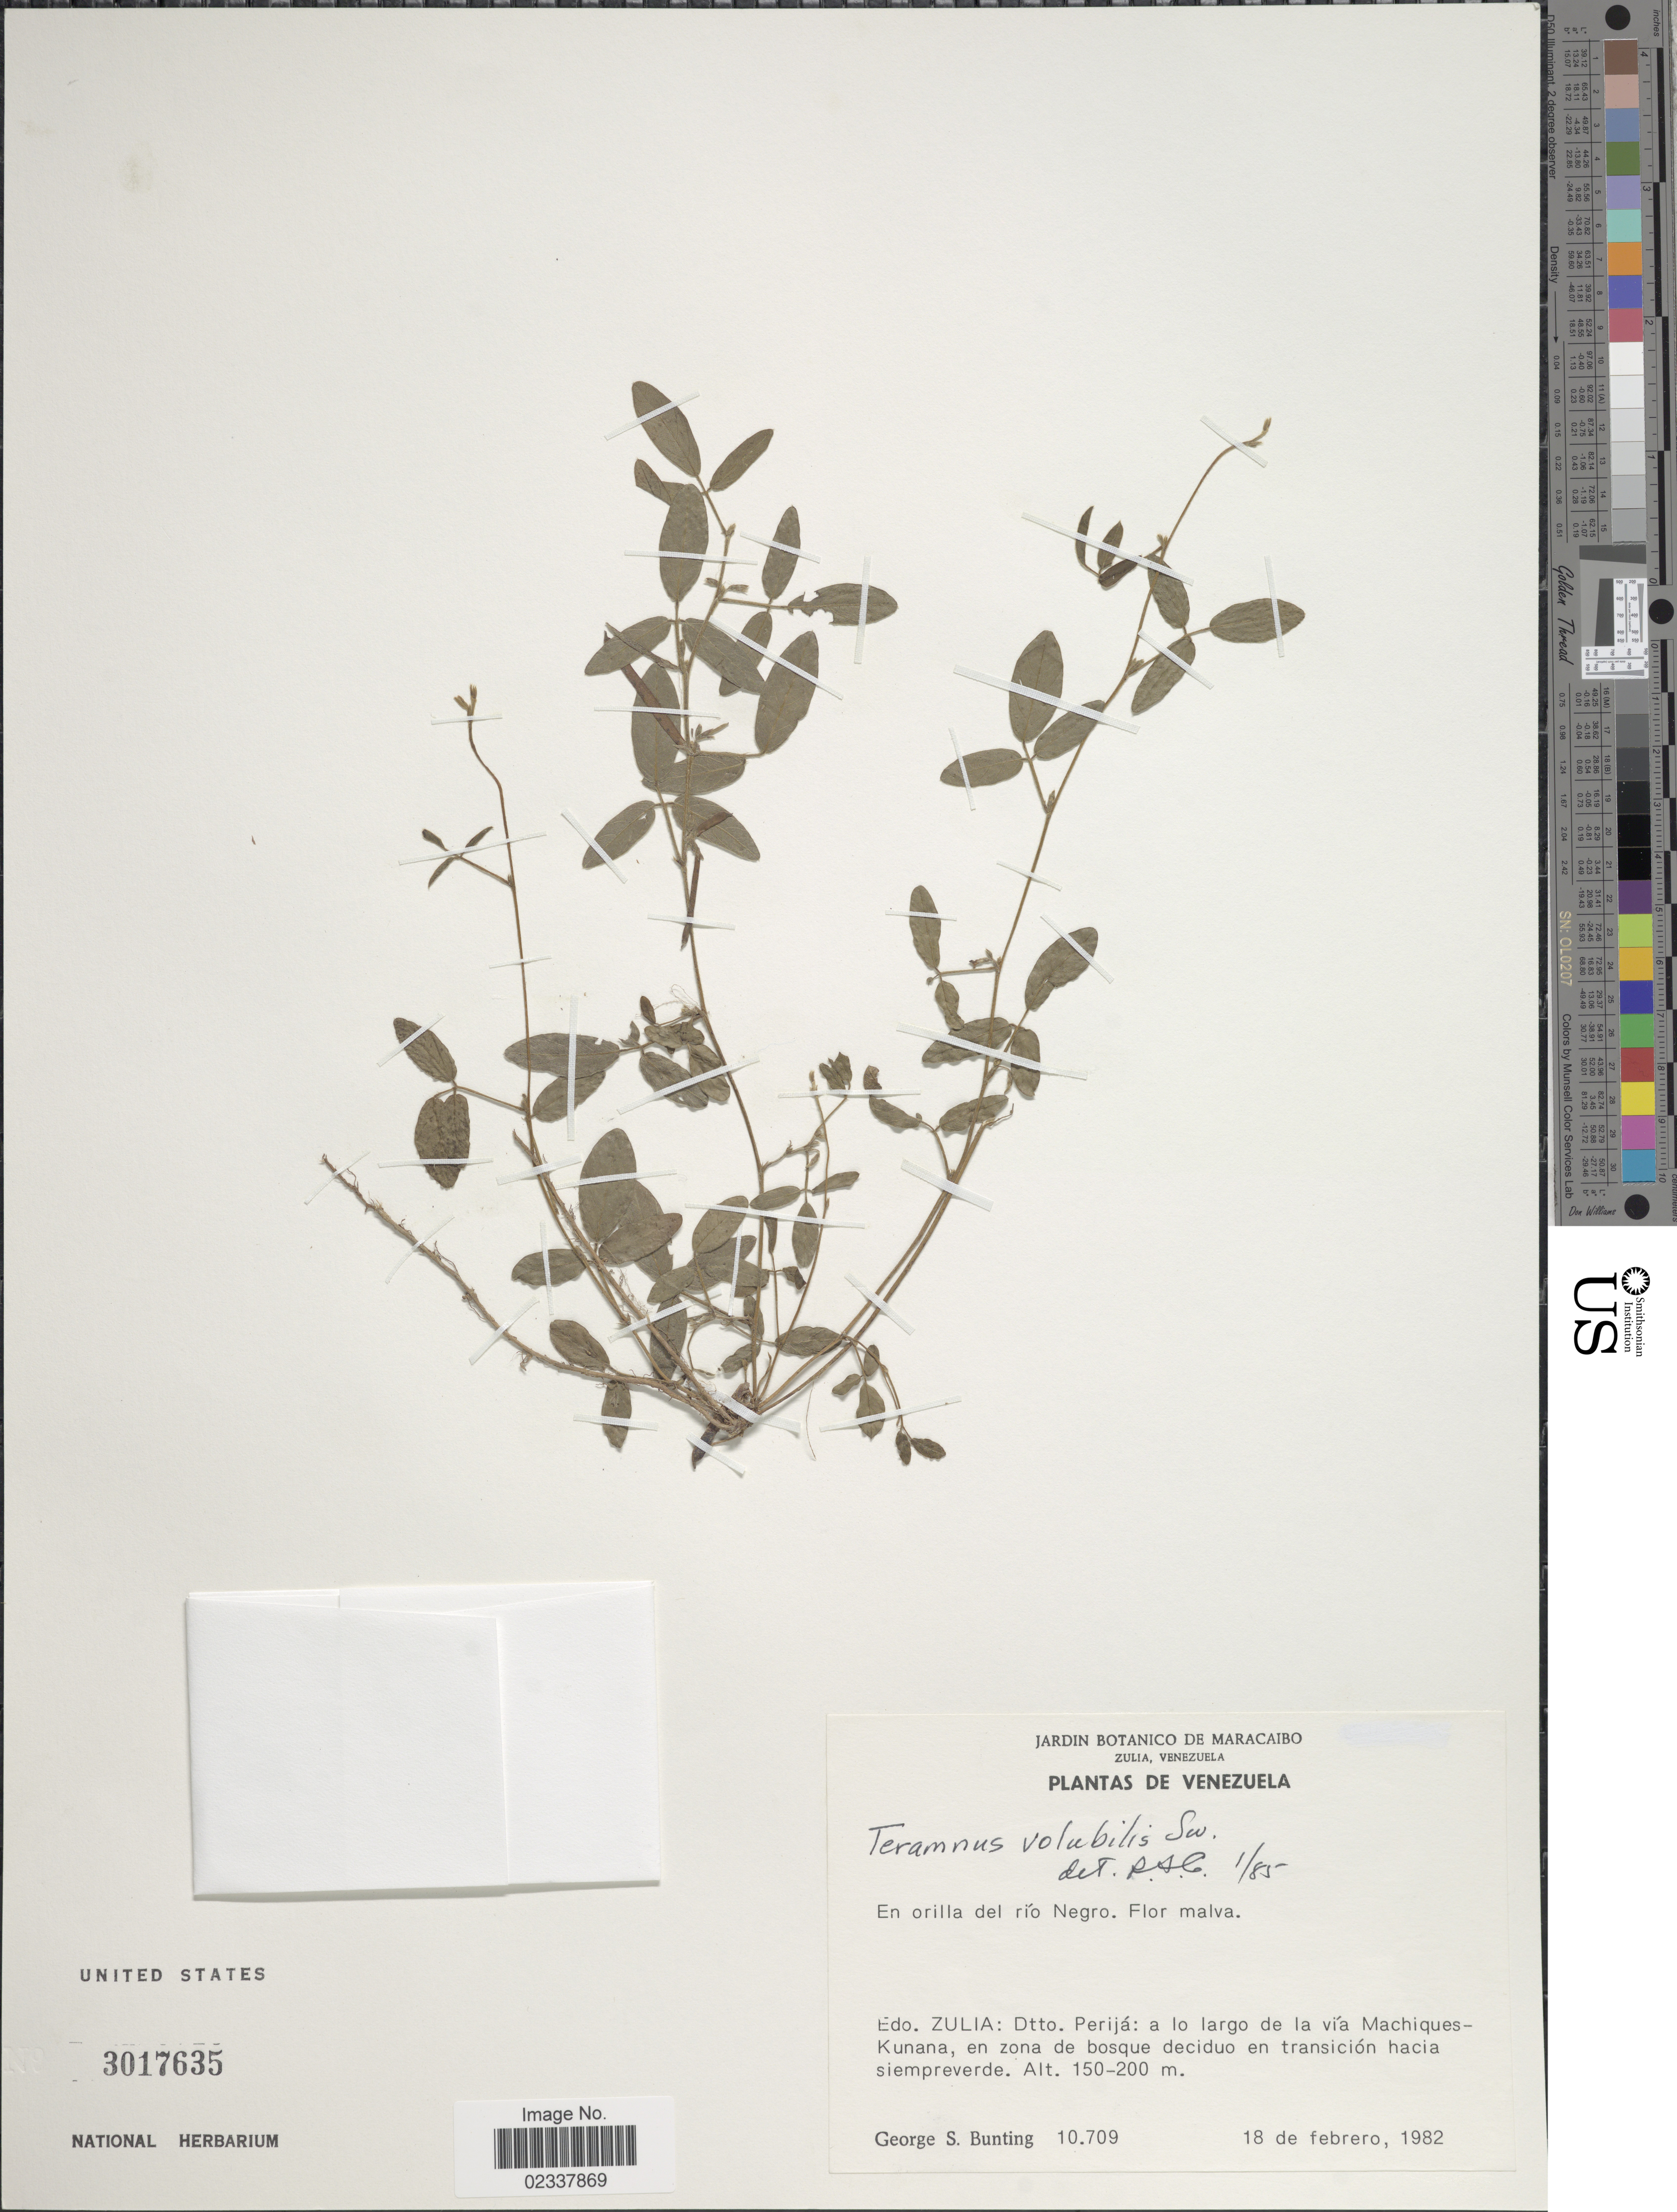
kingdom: Plantae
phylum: Tracheophyta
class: Magnoliopsida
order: Fabales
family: Fabaceae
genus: Teramnus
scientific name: Teramnus volubilis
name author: Sw.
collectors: G. S. Bunting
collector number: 10709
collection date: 1982-02-18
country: Venezuela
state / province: Zulia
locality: En orilla del río Negro. Dtto Perijá: a lo largo de la vía Machiques-Kunana, en zona de bosque deciduo en transición hacia siempreverde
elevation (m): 150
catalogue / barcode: US 3017635